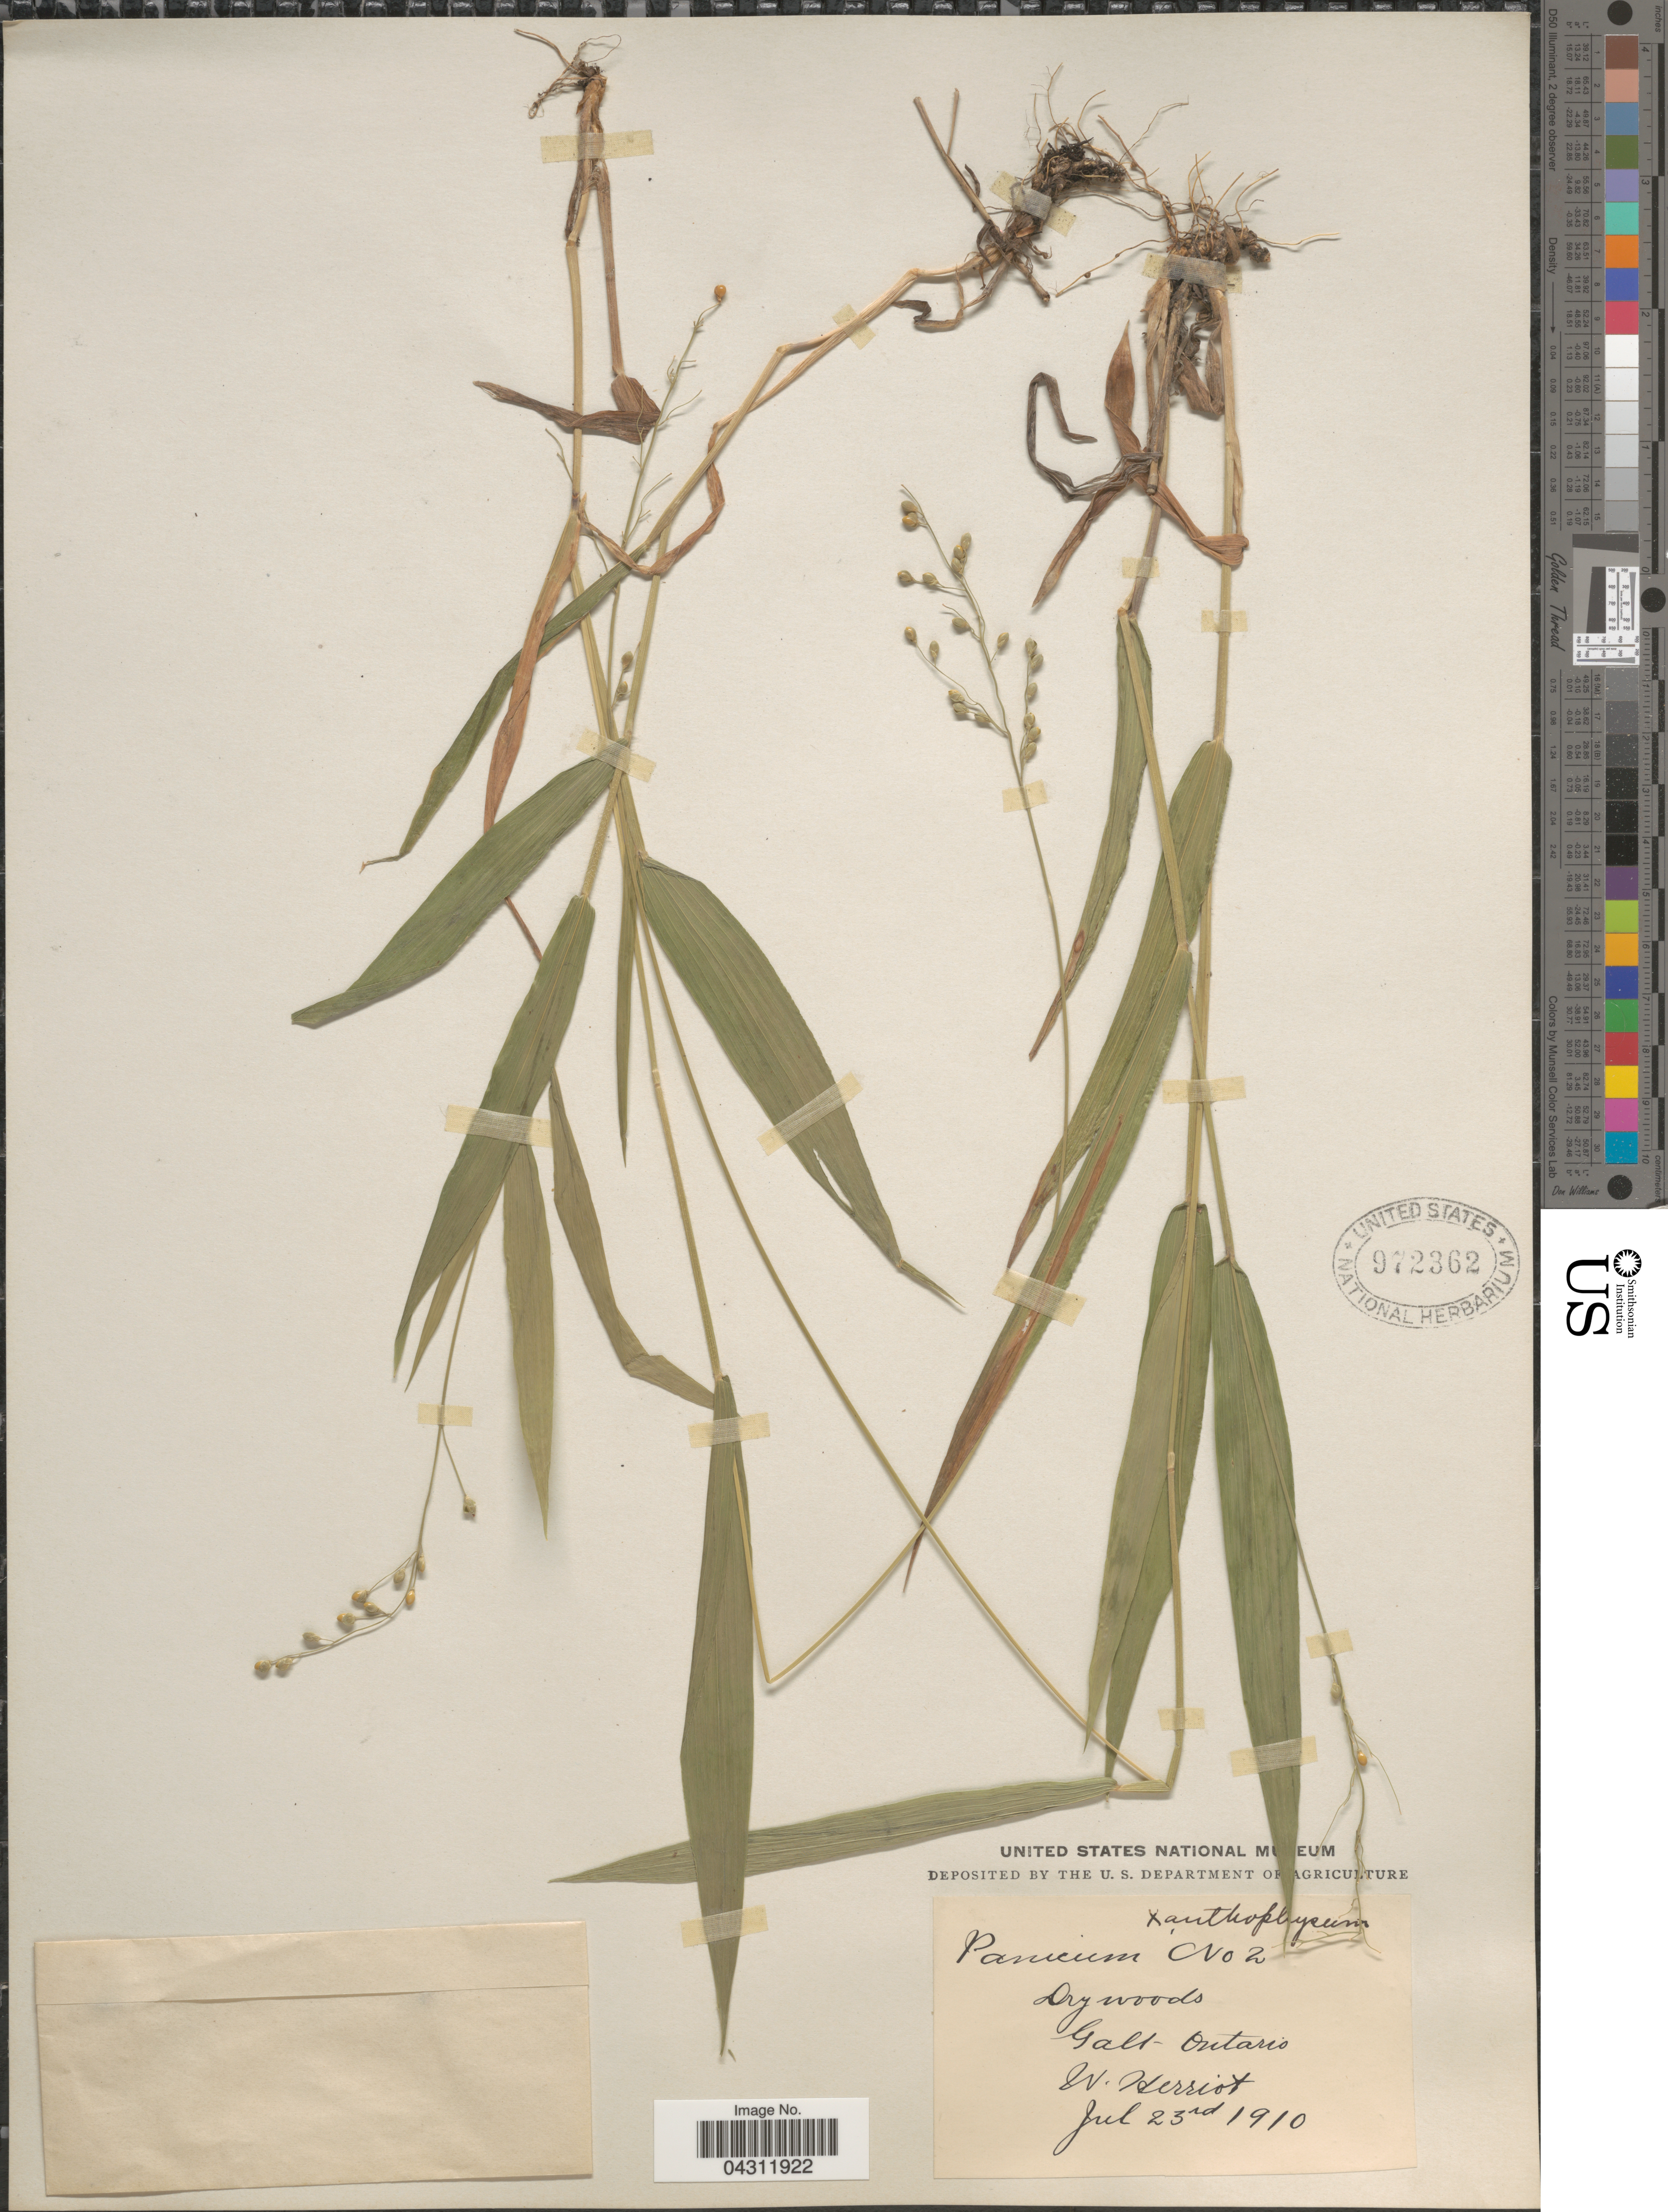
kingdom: Plantae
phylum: Tracheophyta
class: Liliopsida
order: Poales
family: Poaceae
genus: Dichanthelium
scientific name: Dichanthelium xanthophysum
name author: (A. Gray) Freckmann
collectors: W. Herriot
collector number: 2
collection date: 1910-07-23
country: Canada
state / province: Ontario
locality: Galt.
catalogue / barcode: US 972362